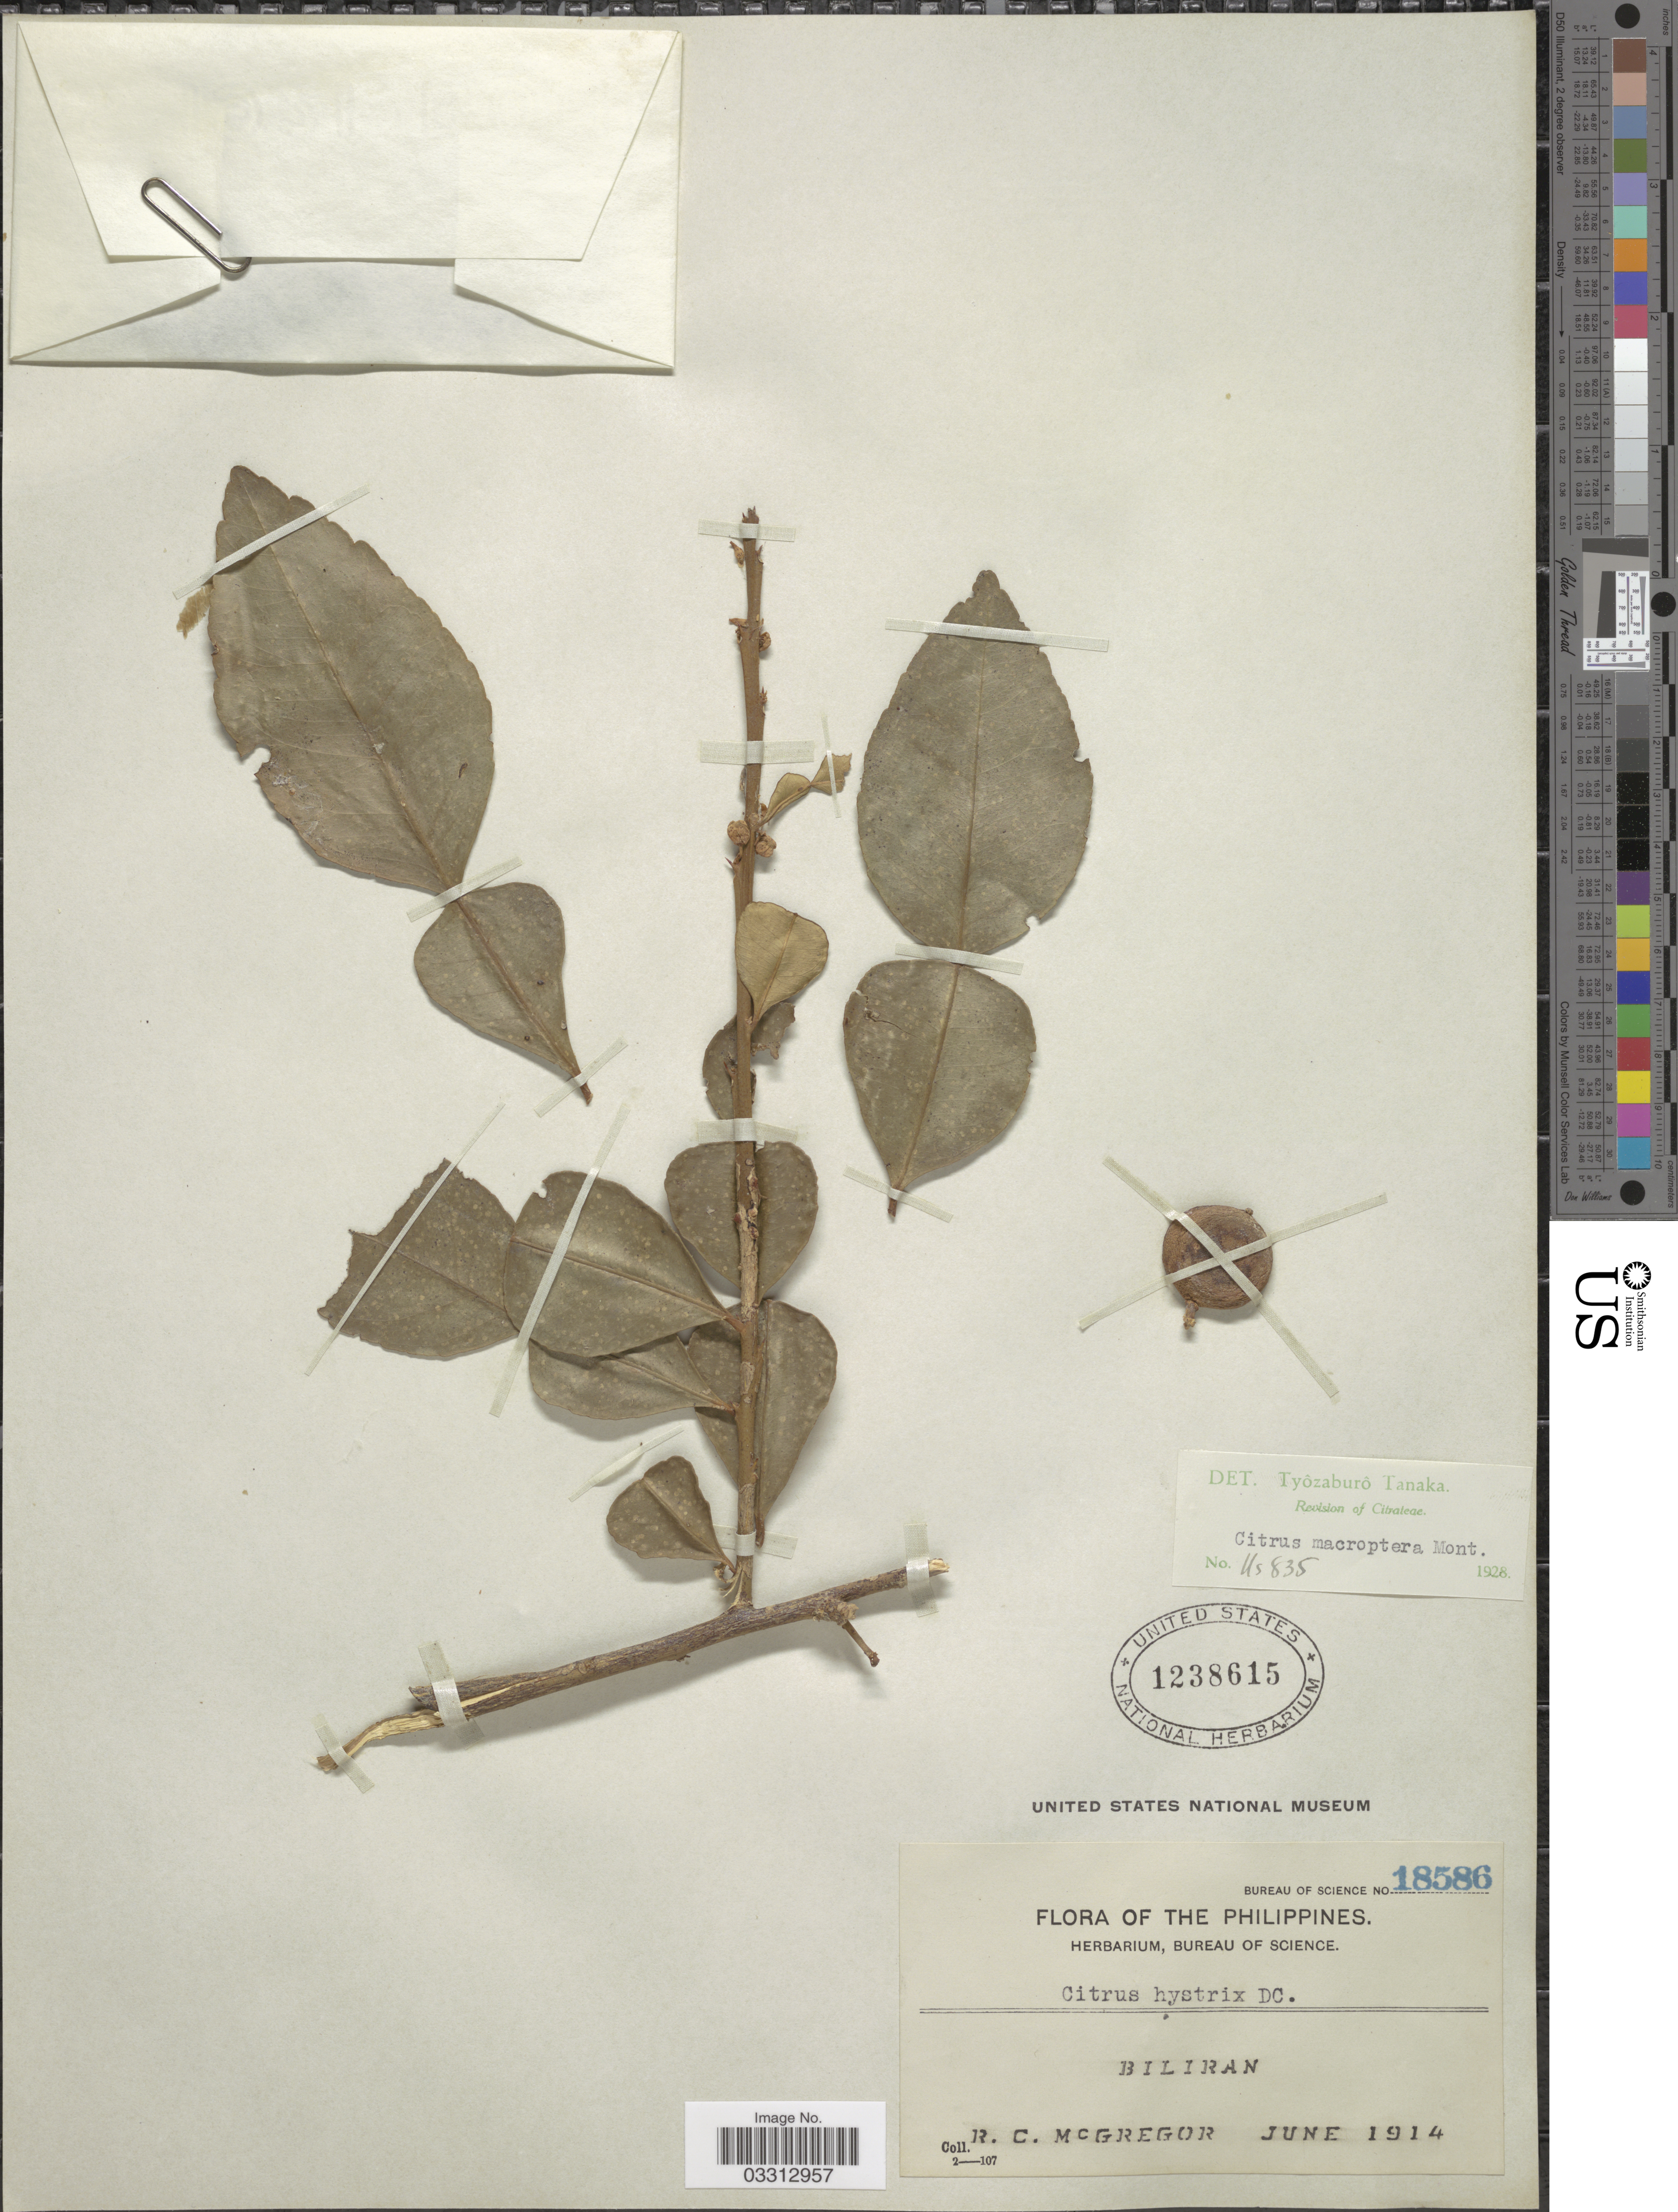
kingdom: Plantae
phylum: Tracheophyta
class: Magnoliopsida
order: Sapindales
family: Rutaceae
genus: Citrus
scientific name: Citrus macroptera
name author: Montrouz.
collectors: R. C. McGregor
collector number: Bureau of Science 18586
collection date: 1914-06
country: Philippines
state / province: Eastern Visayas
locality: Biliran.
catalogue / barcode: US 1238615